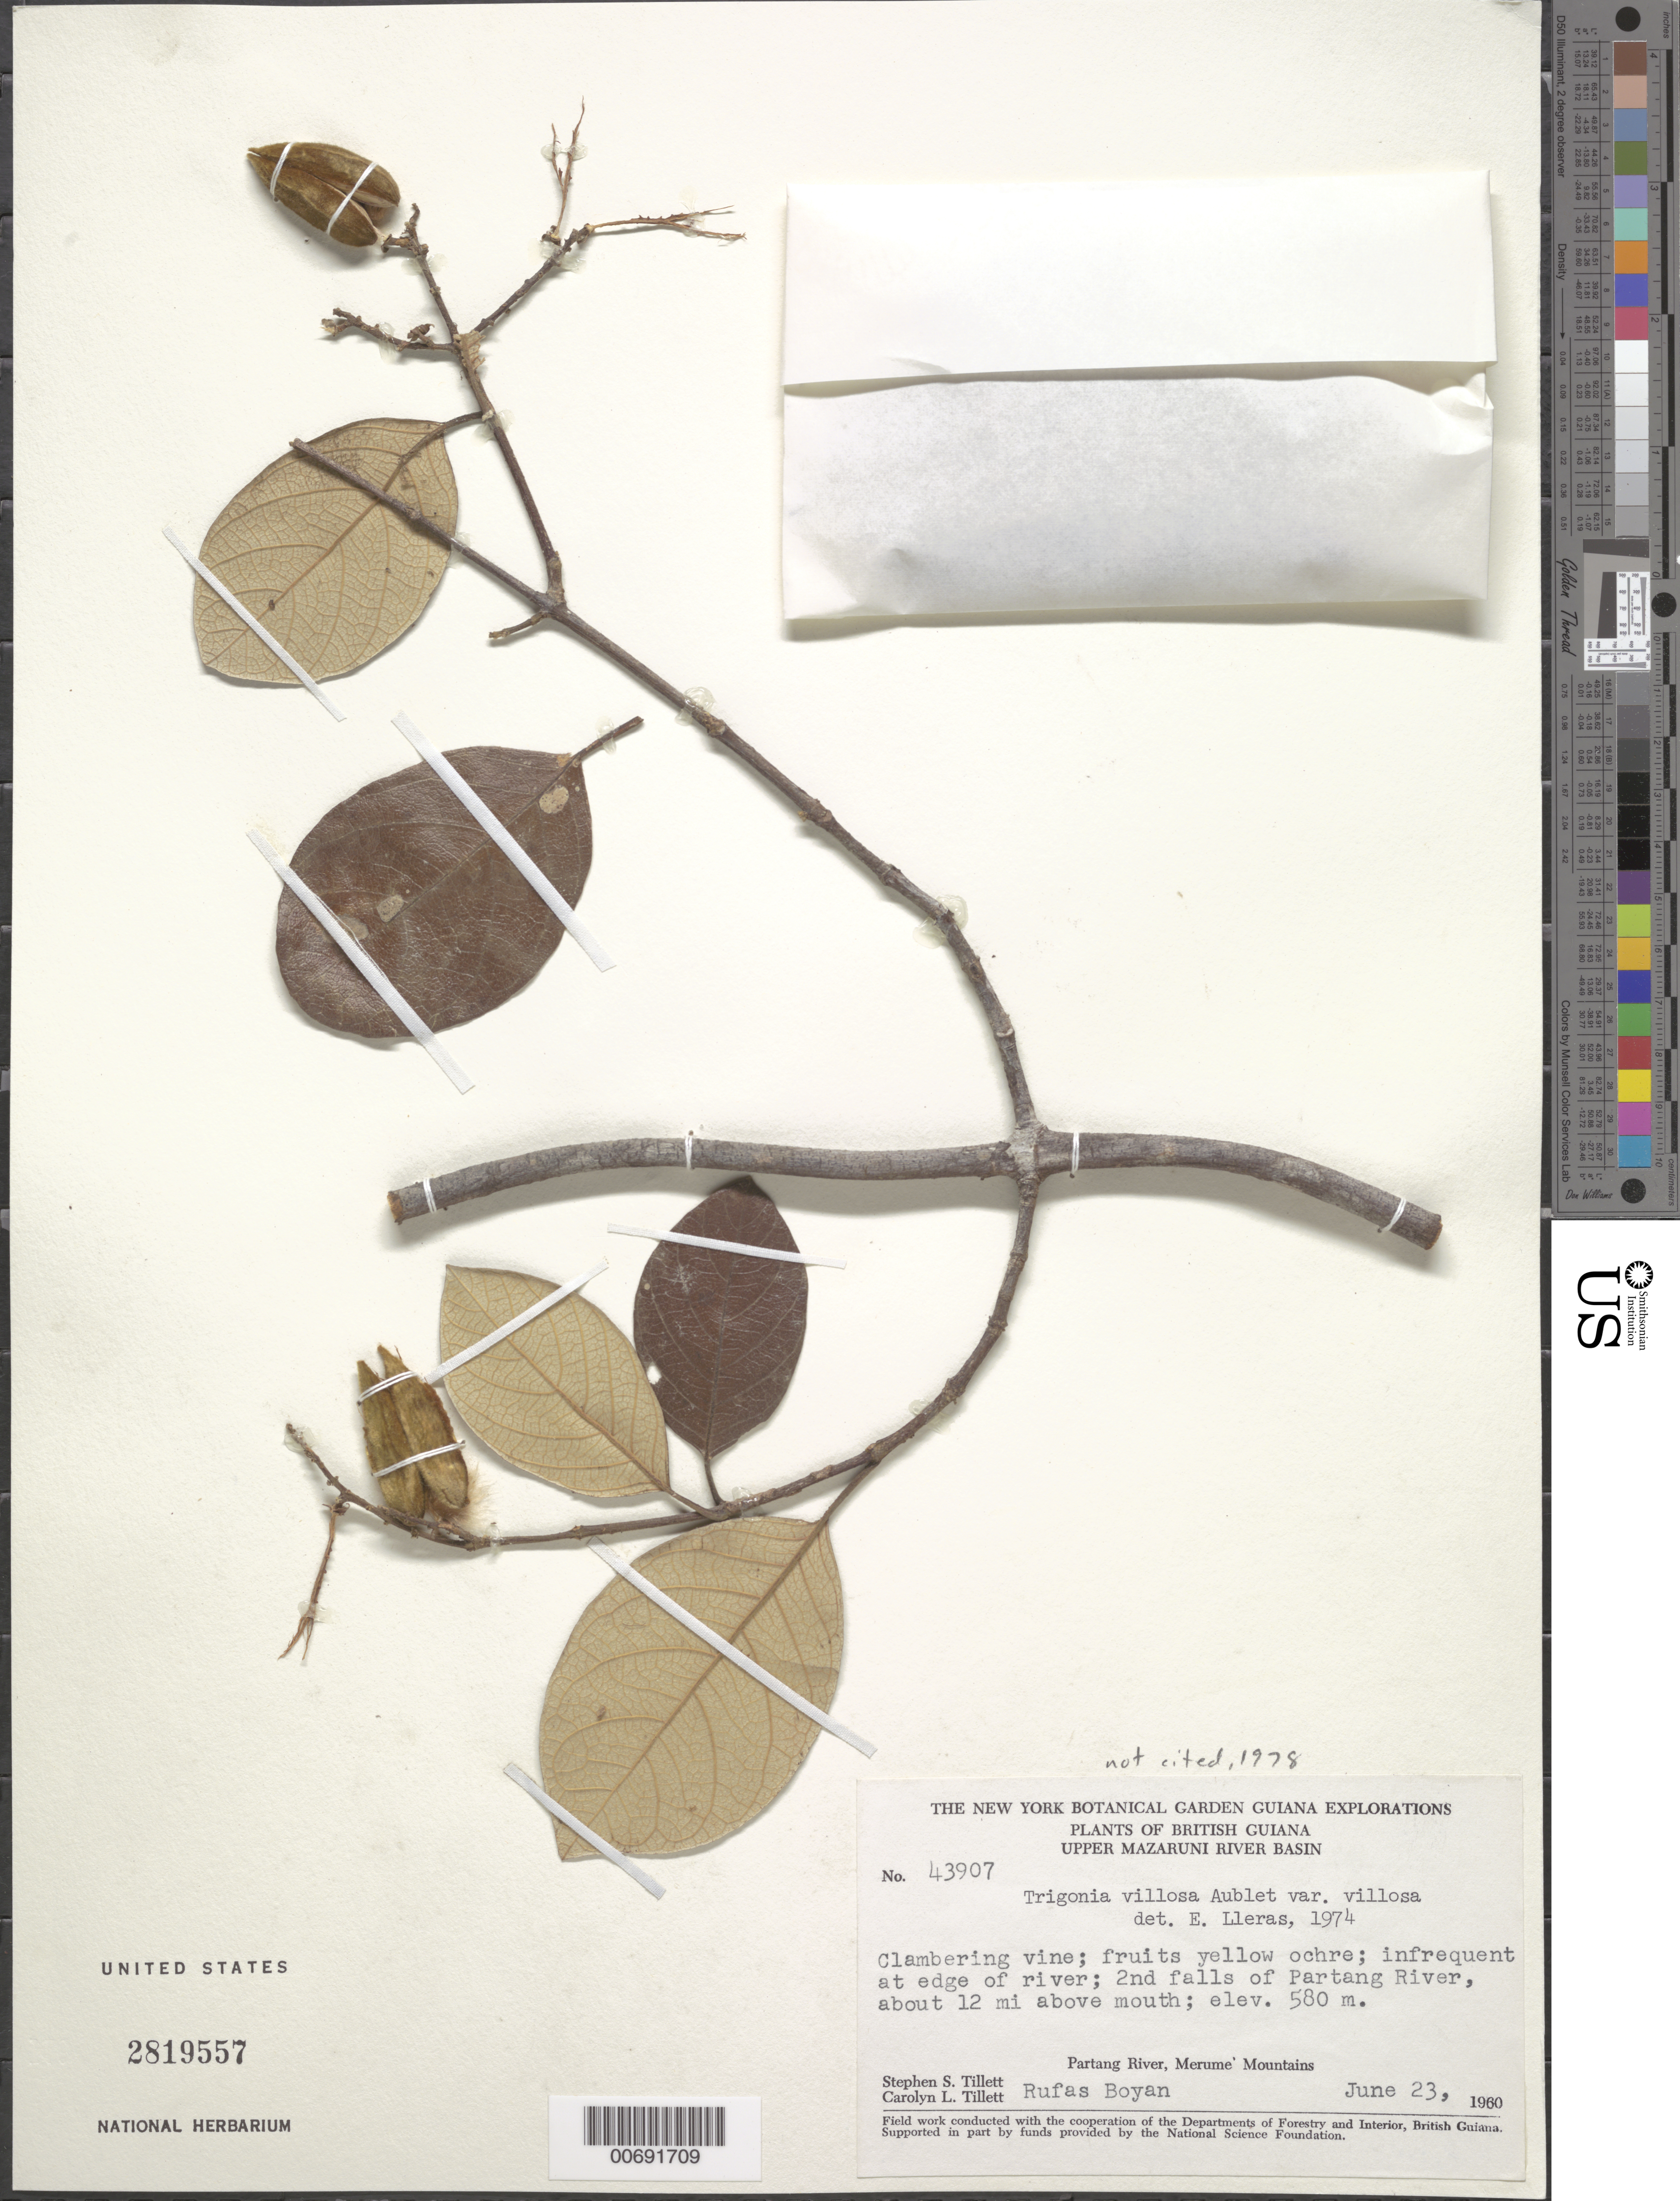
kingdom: Plantae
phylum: Tracheophyta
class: Magnoliopsida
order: Malpighiales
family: Trigoniaceae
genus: Trigonia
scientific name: Trigonia villosa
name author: Aubl.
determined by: Lleras, E.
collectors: S. S. Tillett, C. L. Tillett & R. Boyan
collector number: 43907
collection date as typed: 23-Jun-60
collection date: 1960-06-23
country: Guyana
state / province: Cuyuni-Mazaruni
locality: Upper Mazaruni River Basin, Partang River, Merume Mountains; 2nd falls of Partang River, about 12 mi above mouth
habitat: Edge of river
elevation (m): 580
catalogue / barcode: US 2819557